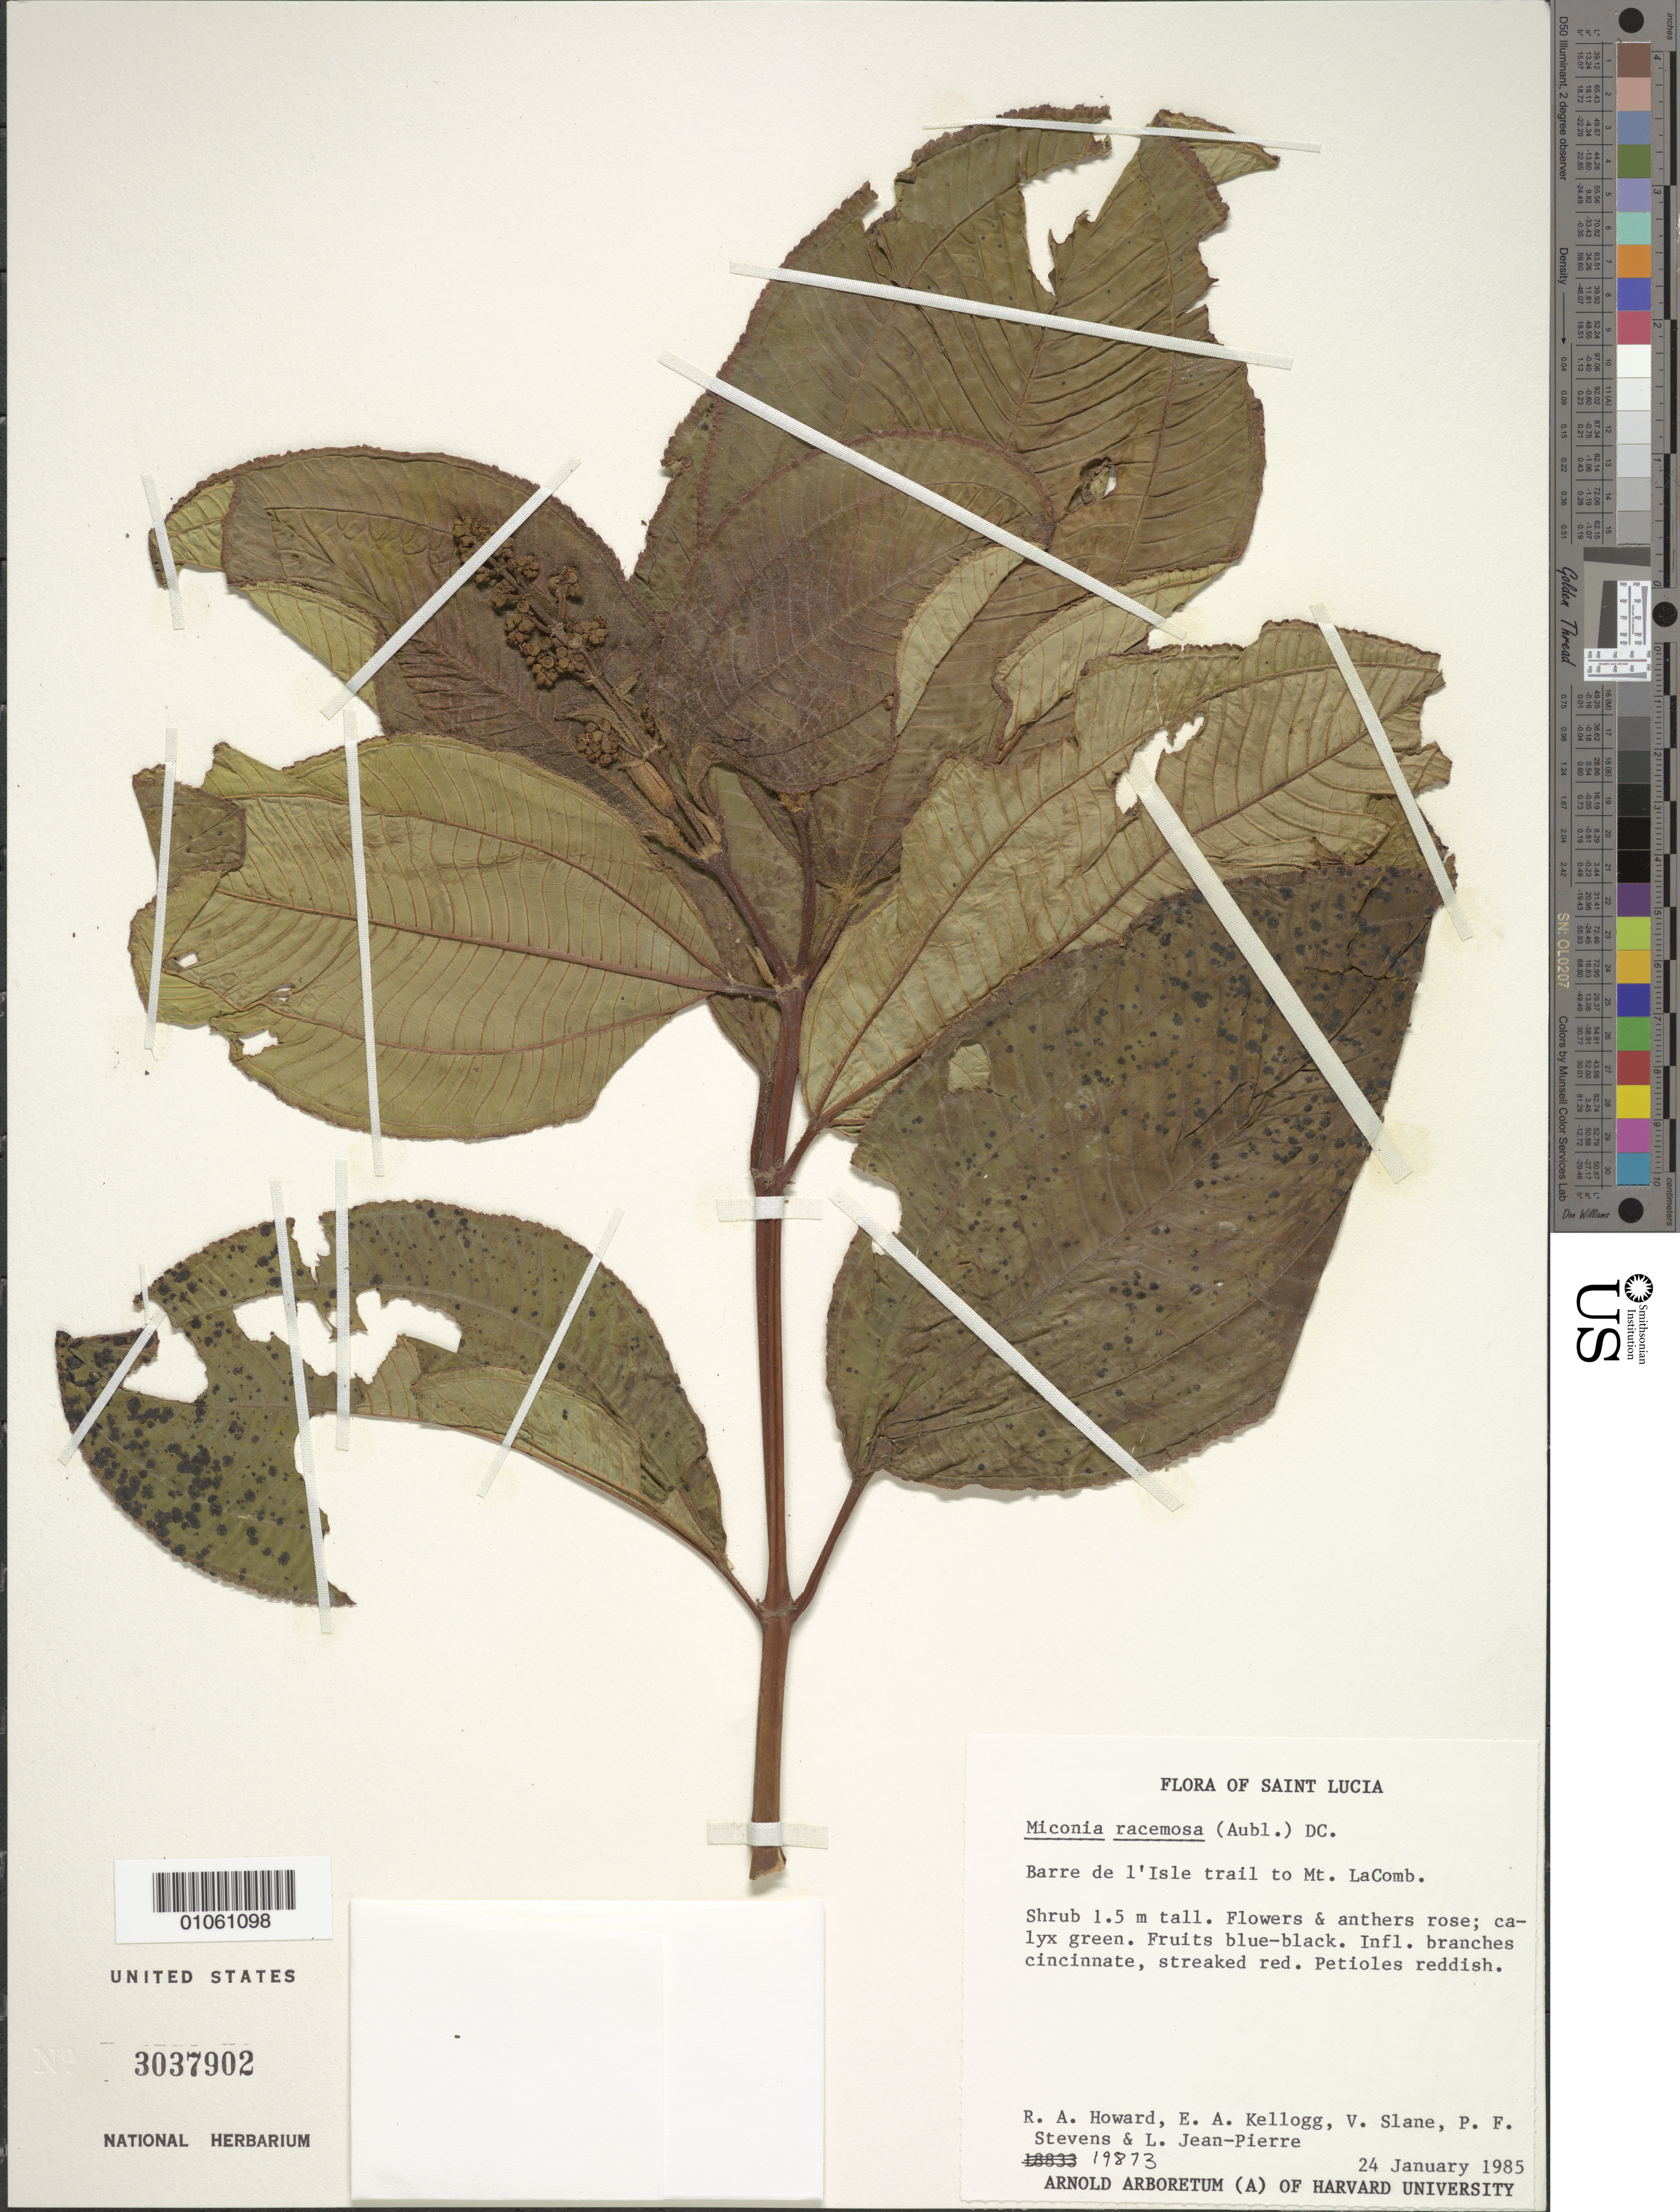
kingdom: Plantae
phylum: Tracheophyta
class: Magnoliopsida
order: Myrtales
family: Melastomataceae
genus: Miconia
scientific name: Miconia racemosa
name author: (Aubl.) DC.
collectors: R. A. Howard, E. A. Kellogg, V. Slane, P. F. Stevens & L. L. Jean-Pierre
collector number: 19873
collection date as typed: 24 Jan 1985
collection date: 1985-01-24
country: St. Lucia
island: St. Lucia I.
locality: Barre de l'Isle trail to Mt. LaComb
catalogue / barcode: US 3037902